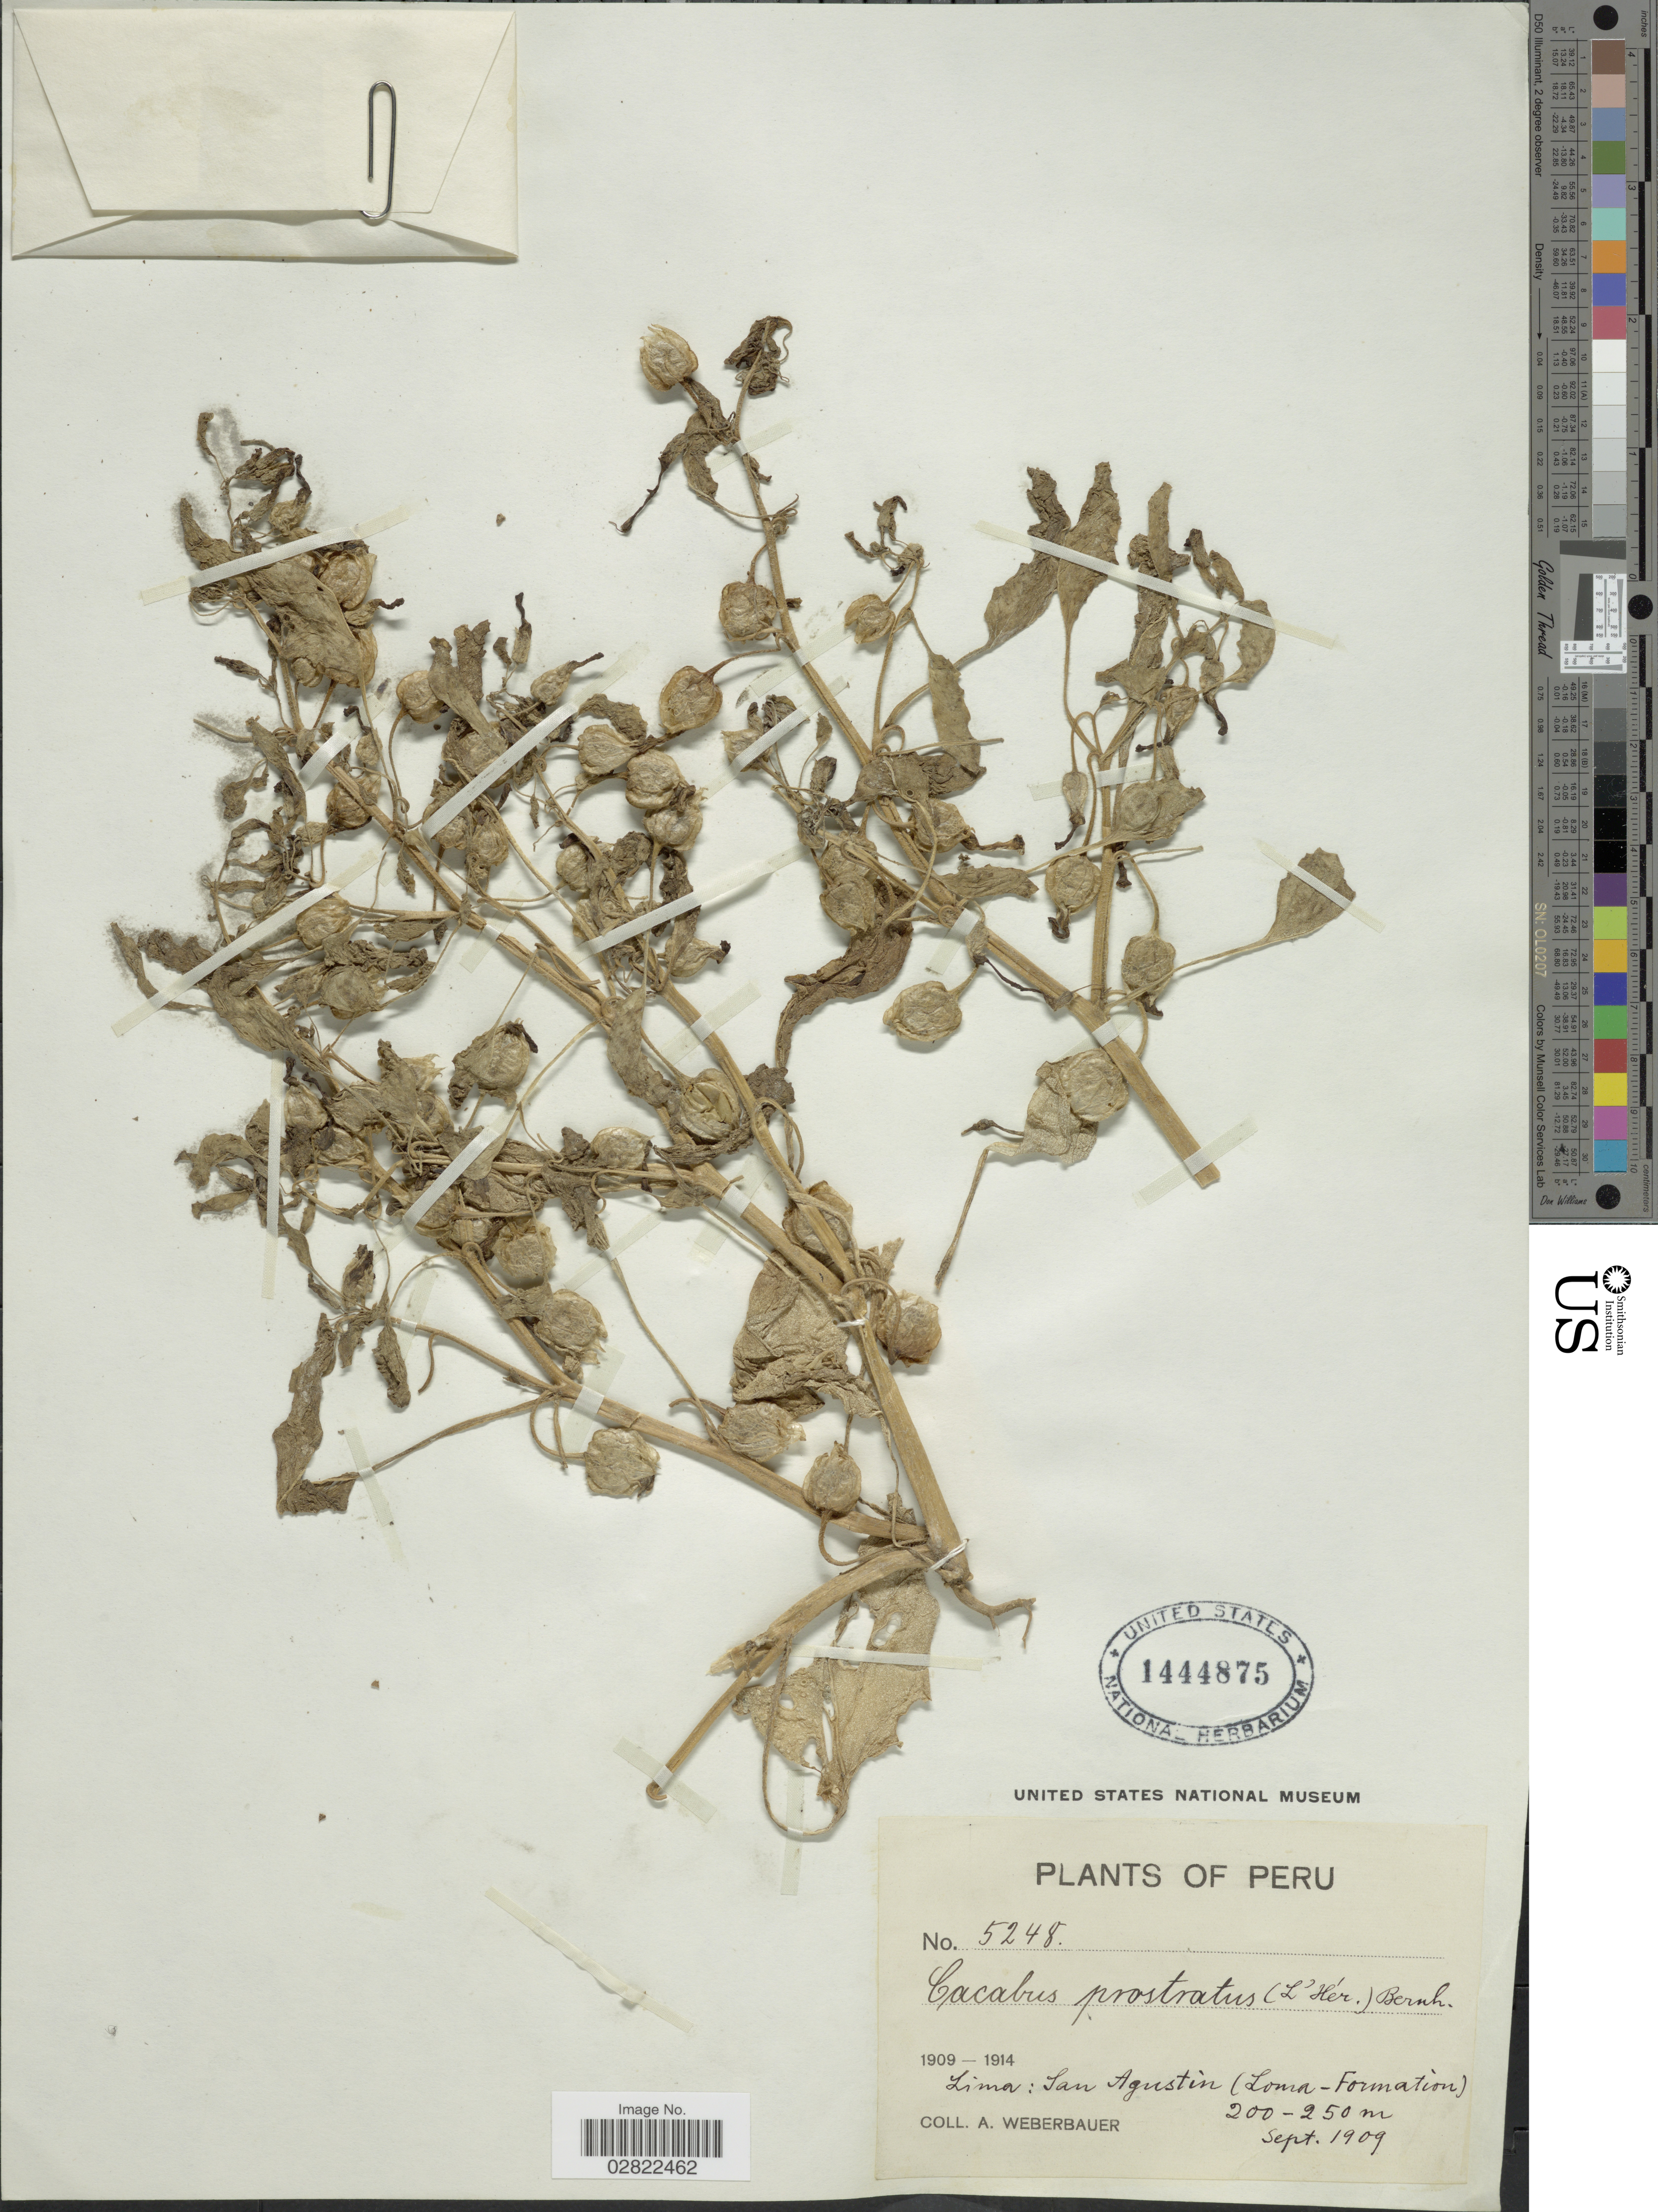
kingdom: Plantae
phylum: Tracheophyta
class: Magnoliopsida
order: Solanales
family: Solanaceae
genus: Exodeconus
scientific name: Exodeconus prostratus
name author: (L'Hér.) Raf.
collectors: A. Weberbauer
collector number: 5248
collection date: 1909-09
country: Peru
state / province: Lima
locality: San Agustín (Loma-Formation).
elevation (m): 200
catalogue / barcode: US 1444875